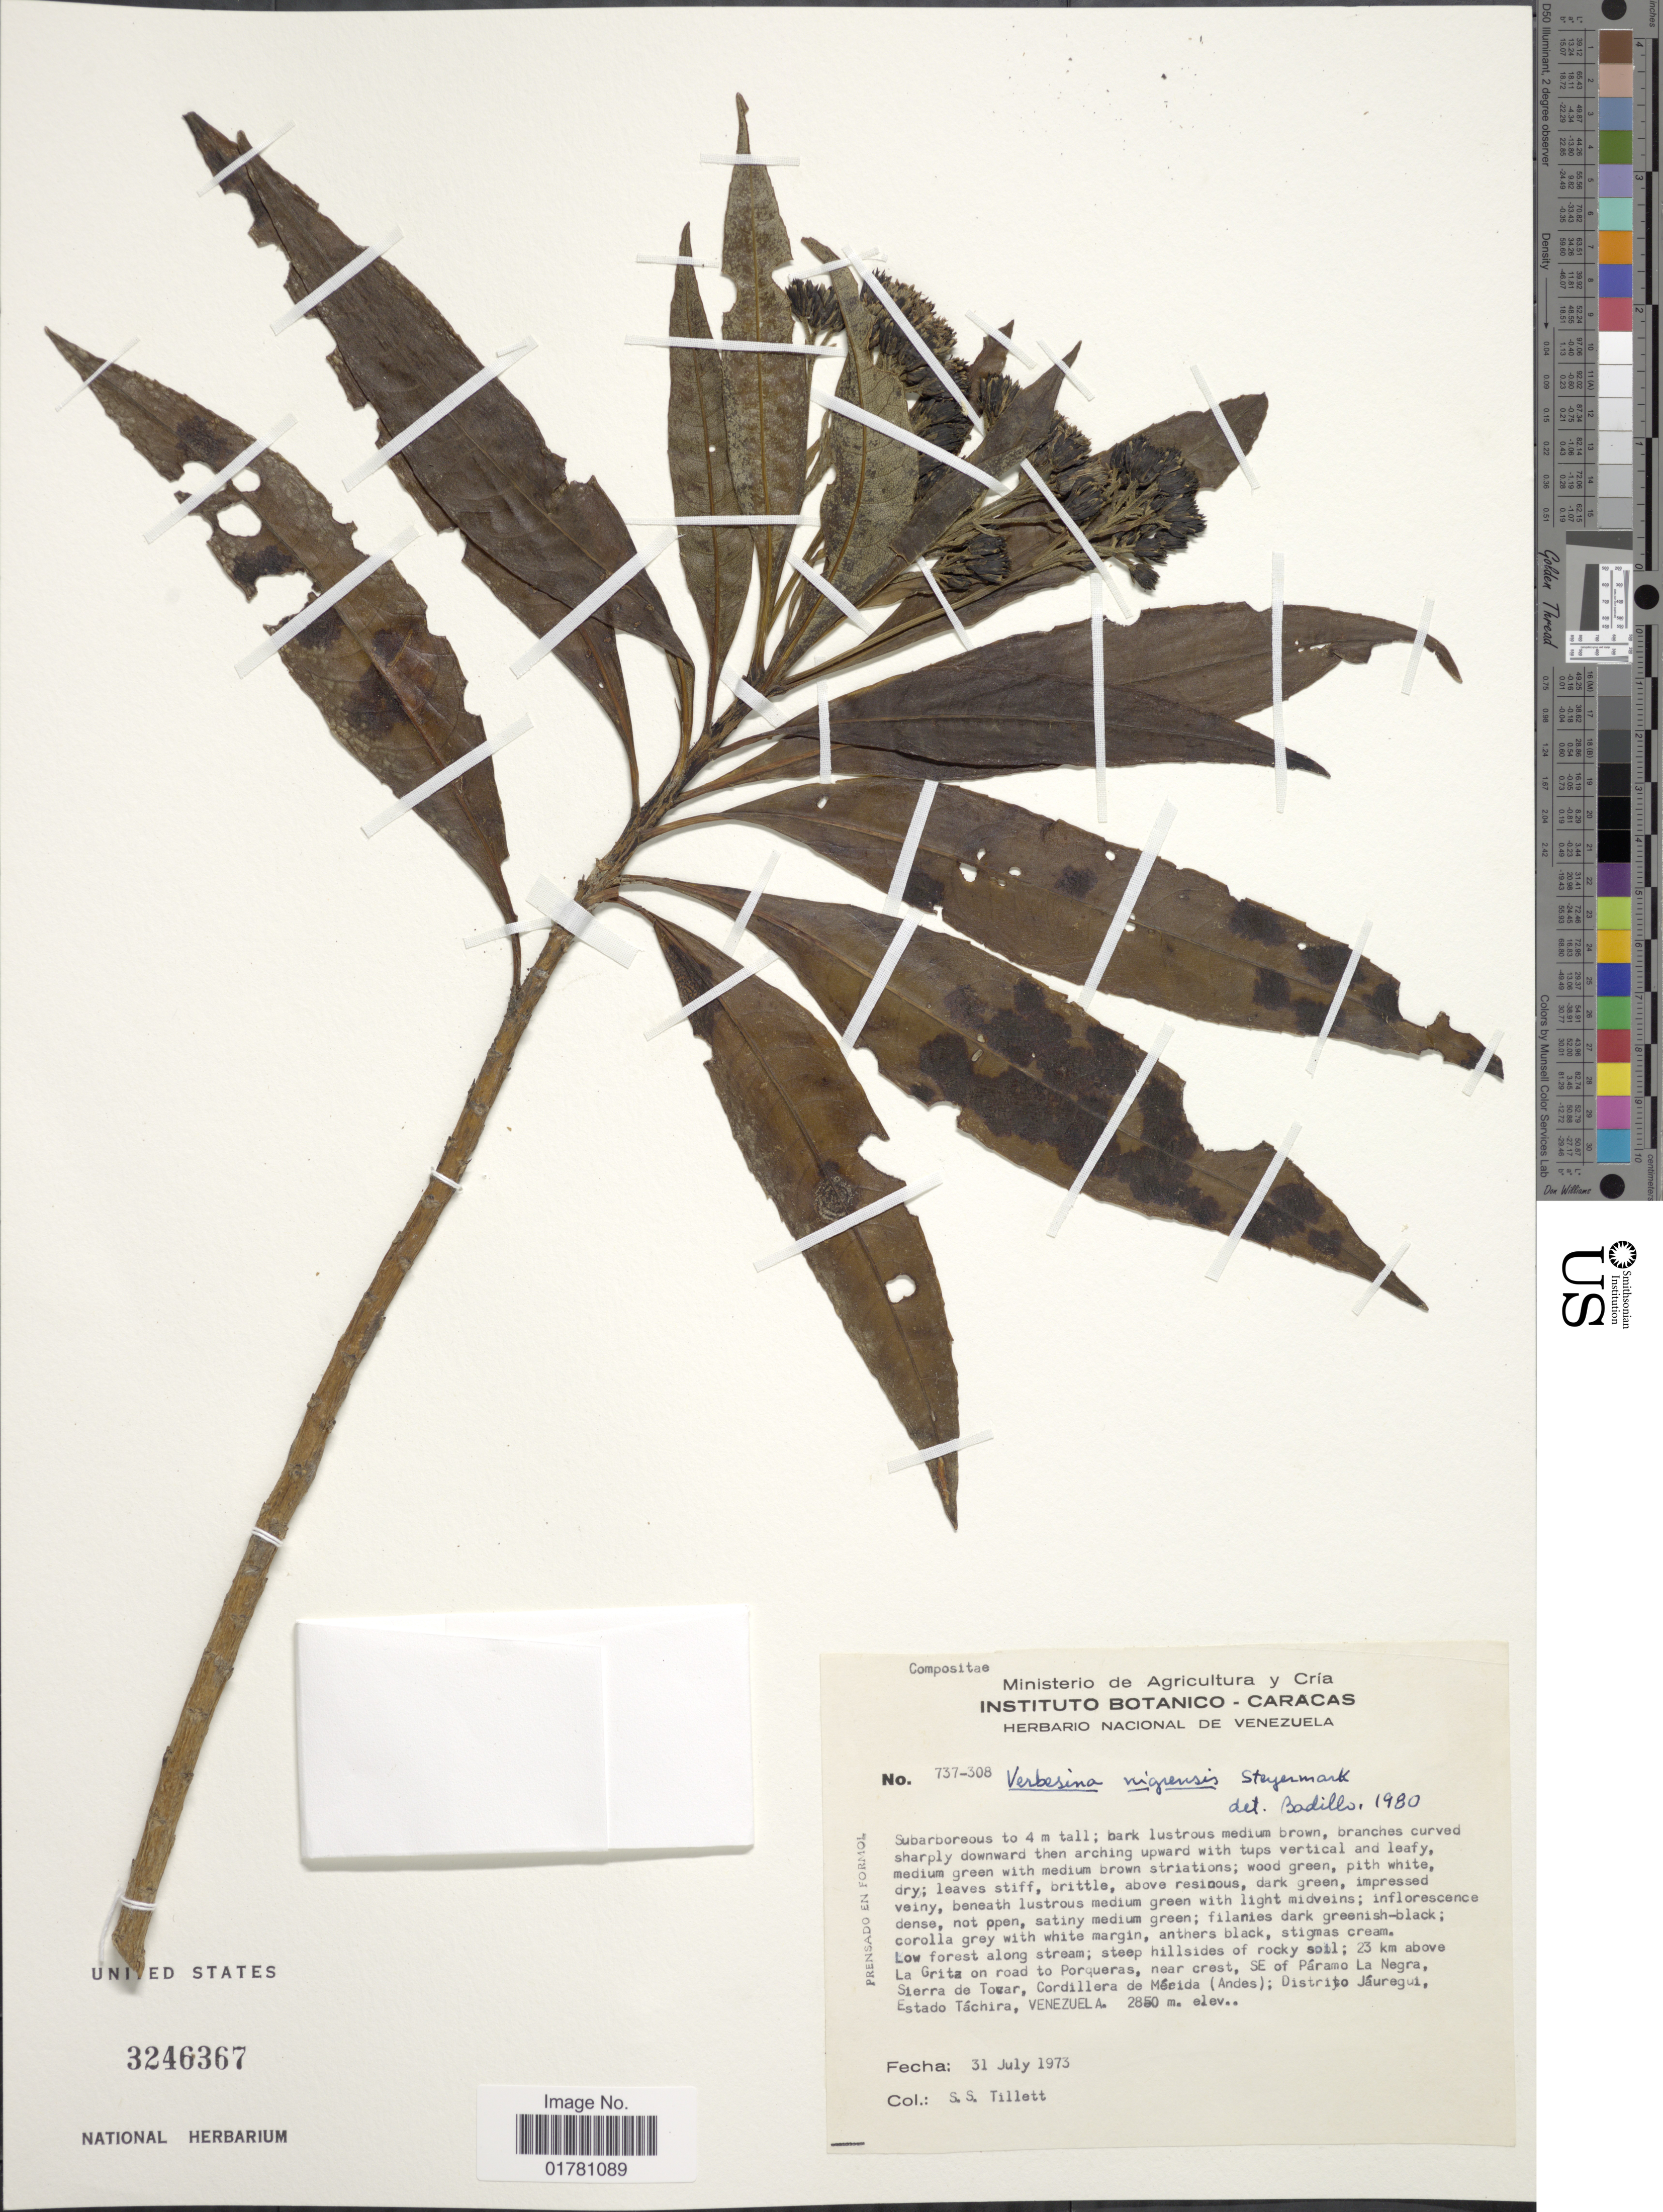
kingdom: Plantae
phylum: Tracheophyta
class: Magnoliopsida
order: Asterales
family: Asteraceae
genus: Verbesina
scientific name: Verbesina negrensis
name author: Steyerm.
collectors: S. Tillett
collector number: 737-308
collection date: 1973-07-31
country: Venezuela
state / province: Tachira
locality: Low forest along stream; steep hillsides of rocky soil; 23 km above La Grita on road to Porqueras, near crest, SE of Páramo La Negra, Sierra de Tovar, Cordillera de Mérida (Andes); Distrito Jáuragui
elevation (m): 2850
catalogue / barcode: US 3246367